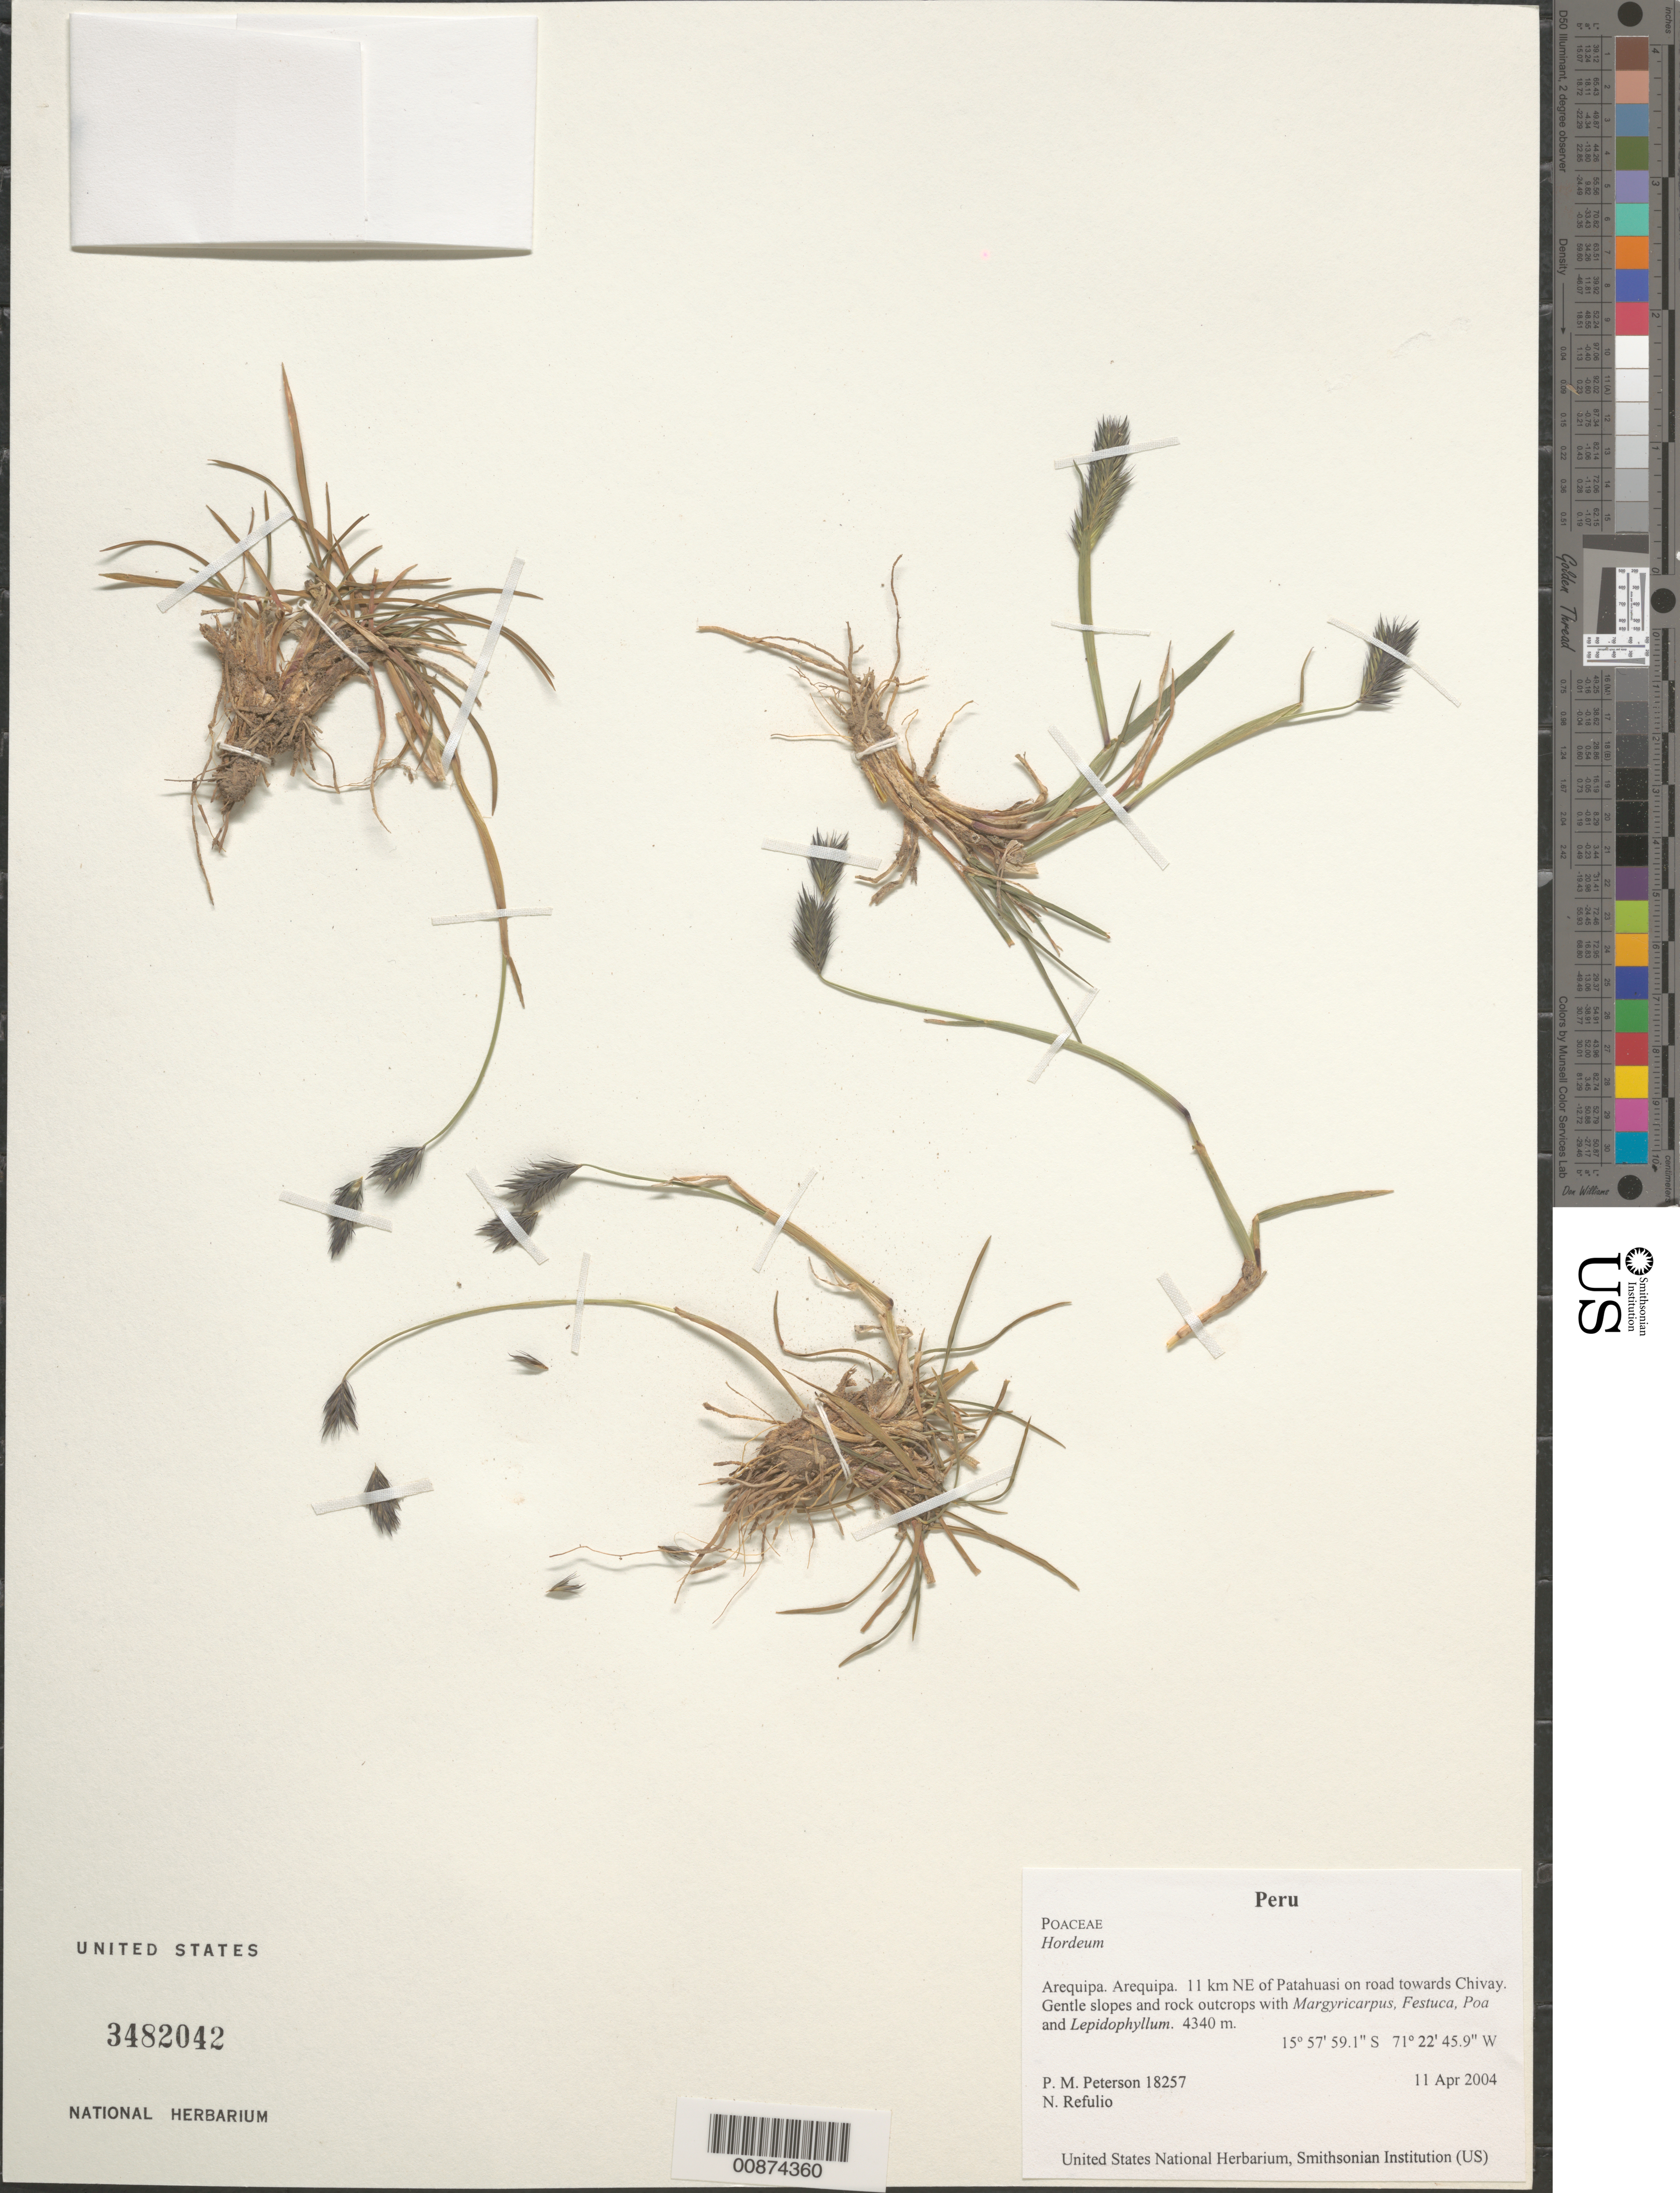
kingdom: Plantae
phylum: Tracheophyta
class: Liliopsida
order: Poales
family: Poaceae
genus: Hordeum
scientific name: Hordeum sp.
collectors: P. M. Peterson & N. Refulio-Rodríguez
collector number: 18257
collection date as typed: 11 Apr 2004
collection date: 2004-04-11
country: Peru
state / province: Arequipa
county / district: Arequipa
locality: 11 km NE of Patahuasi on road towards Chivay. Gentle slopes and rock outcrops with Margyricarpus, Festuca, Poa and Lepidophyllum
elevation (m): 4340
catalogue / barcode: US 3482042